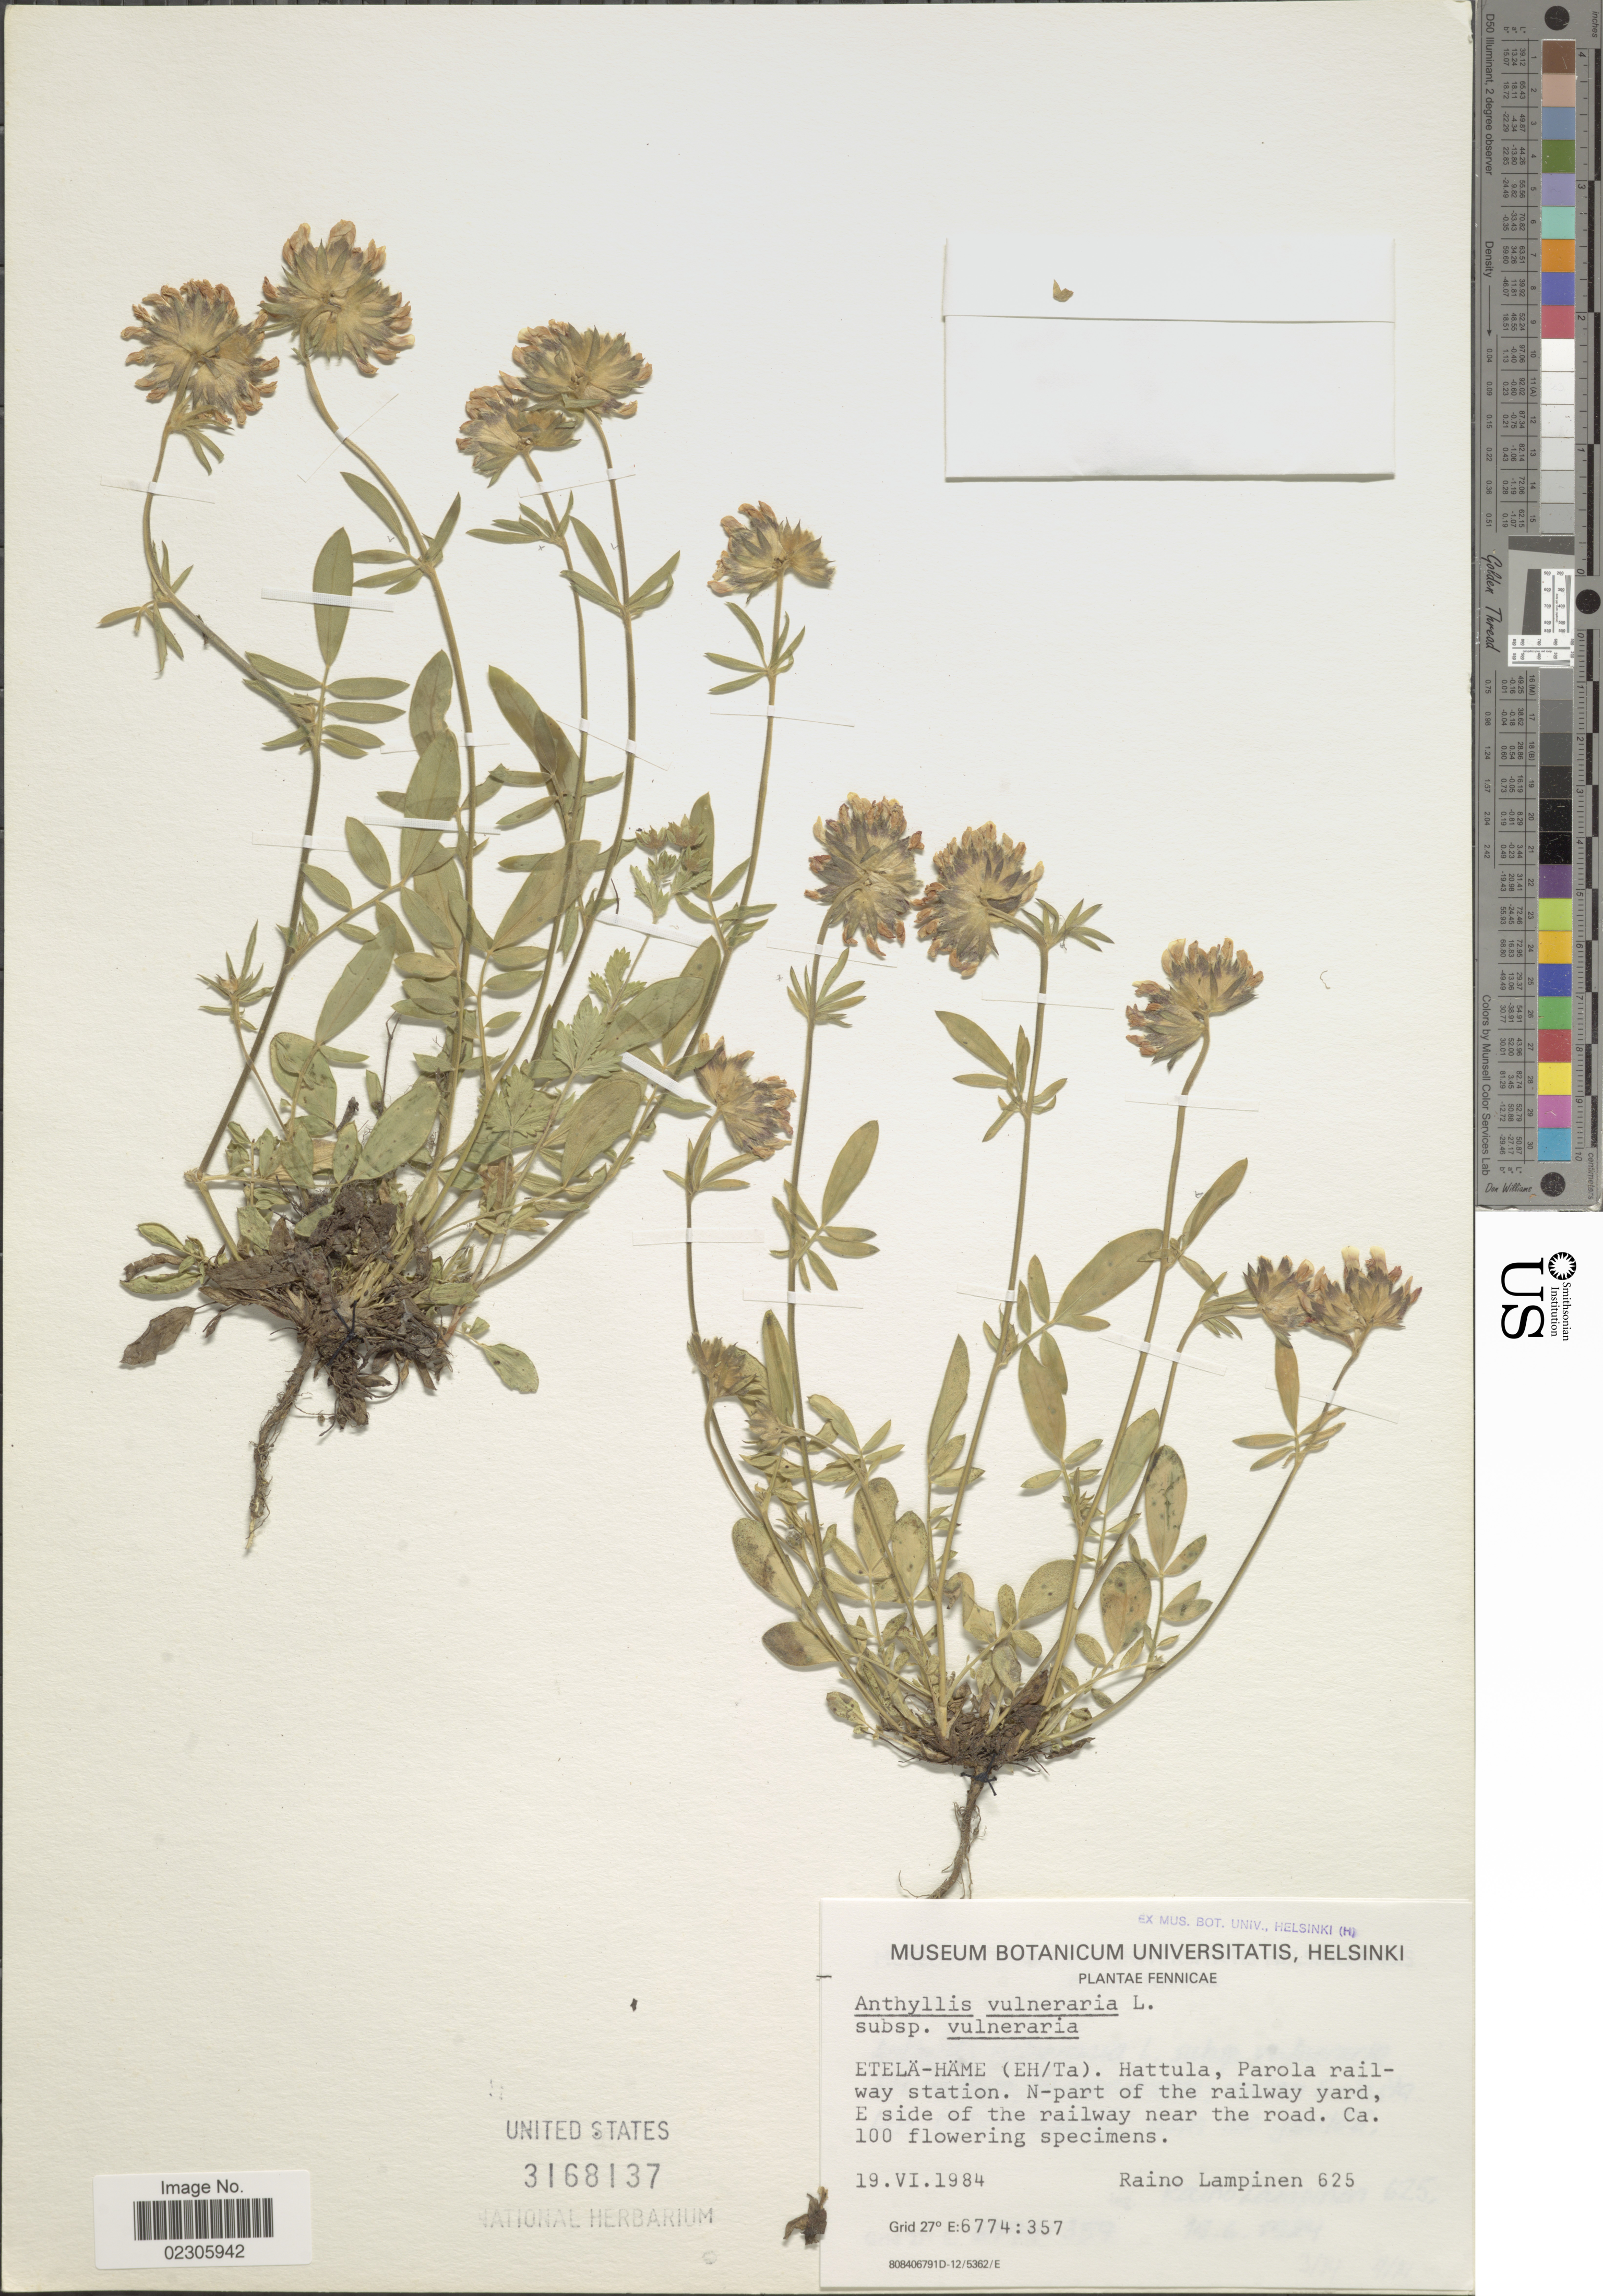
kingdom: Plantae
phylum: Tracheophyta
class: Magnoliopsida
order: Fabales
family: Fabaceae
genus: Anthyllis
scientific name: Anthyllis vulneraria subsp. vulneraria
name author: L.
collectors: R. Lampinen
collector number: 625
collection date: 1984-06-19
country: Finland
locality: Fennicae, Etela-Hame (Eh/Ta), Hattula, Parola railway station, N-part of the railway yard, E side of the railway near the road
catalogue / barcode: US 3168137